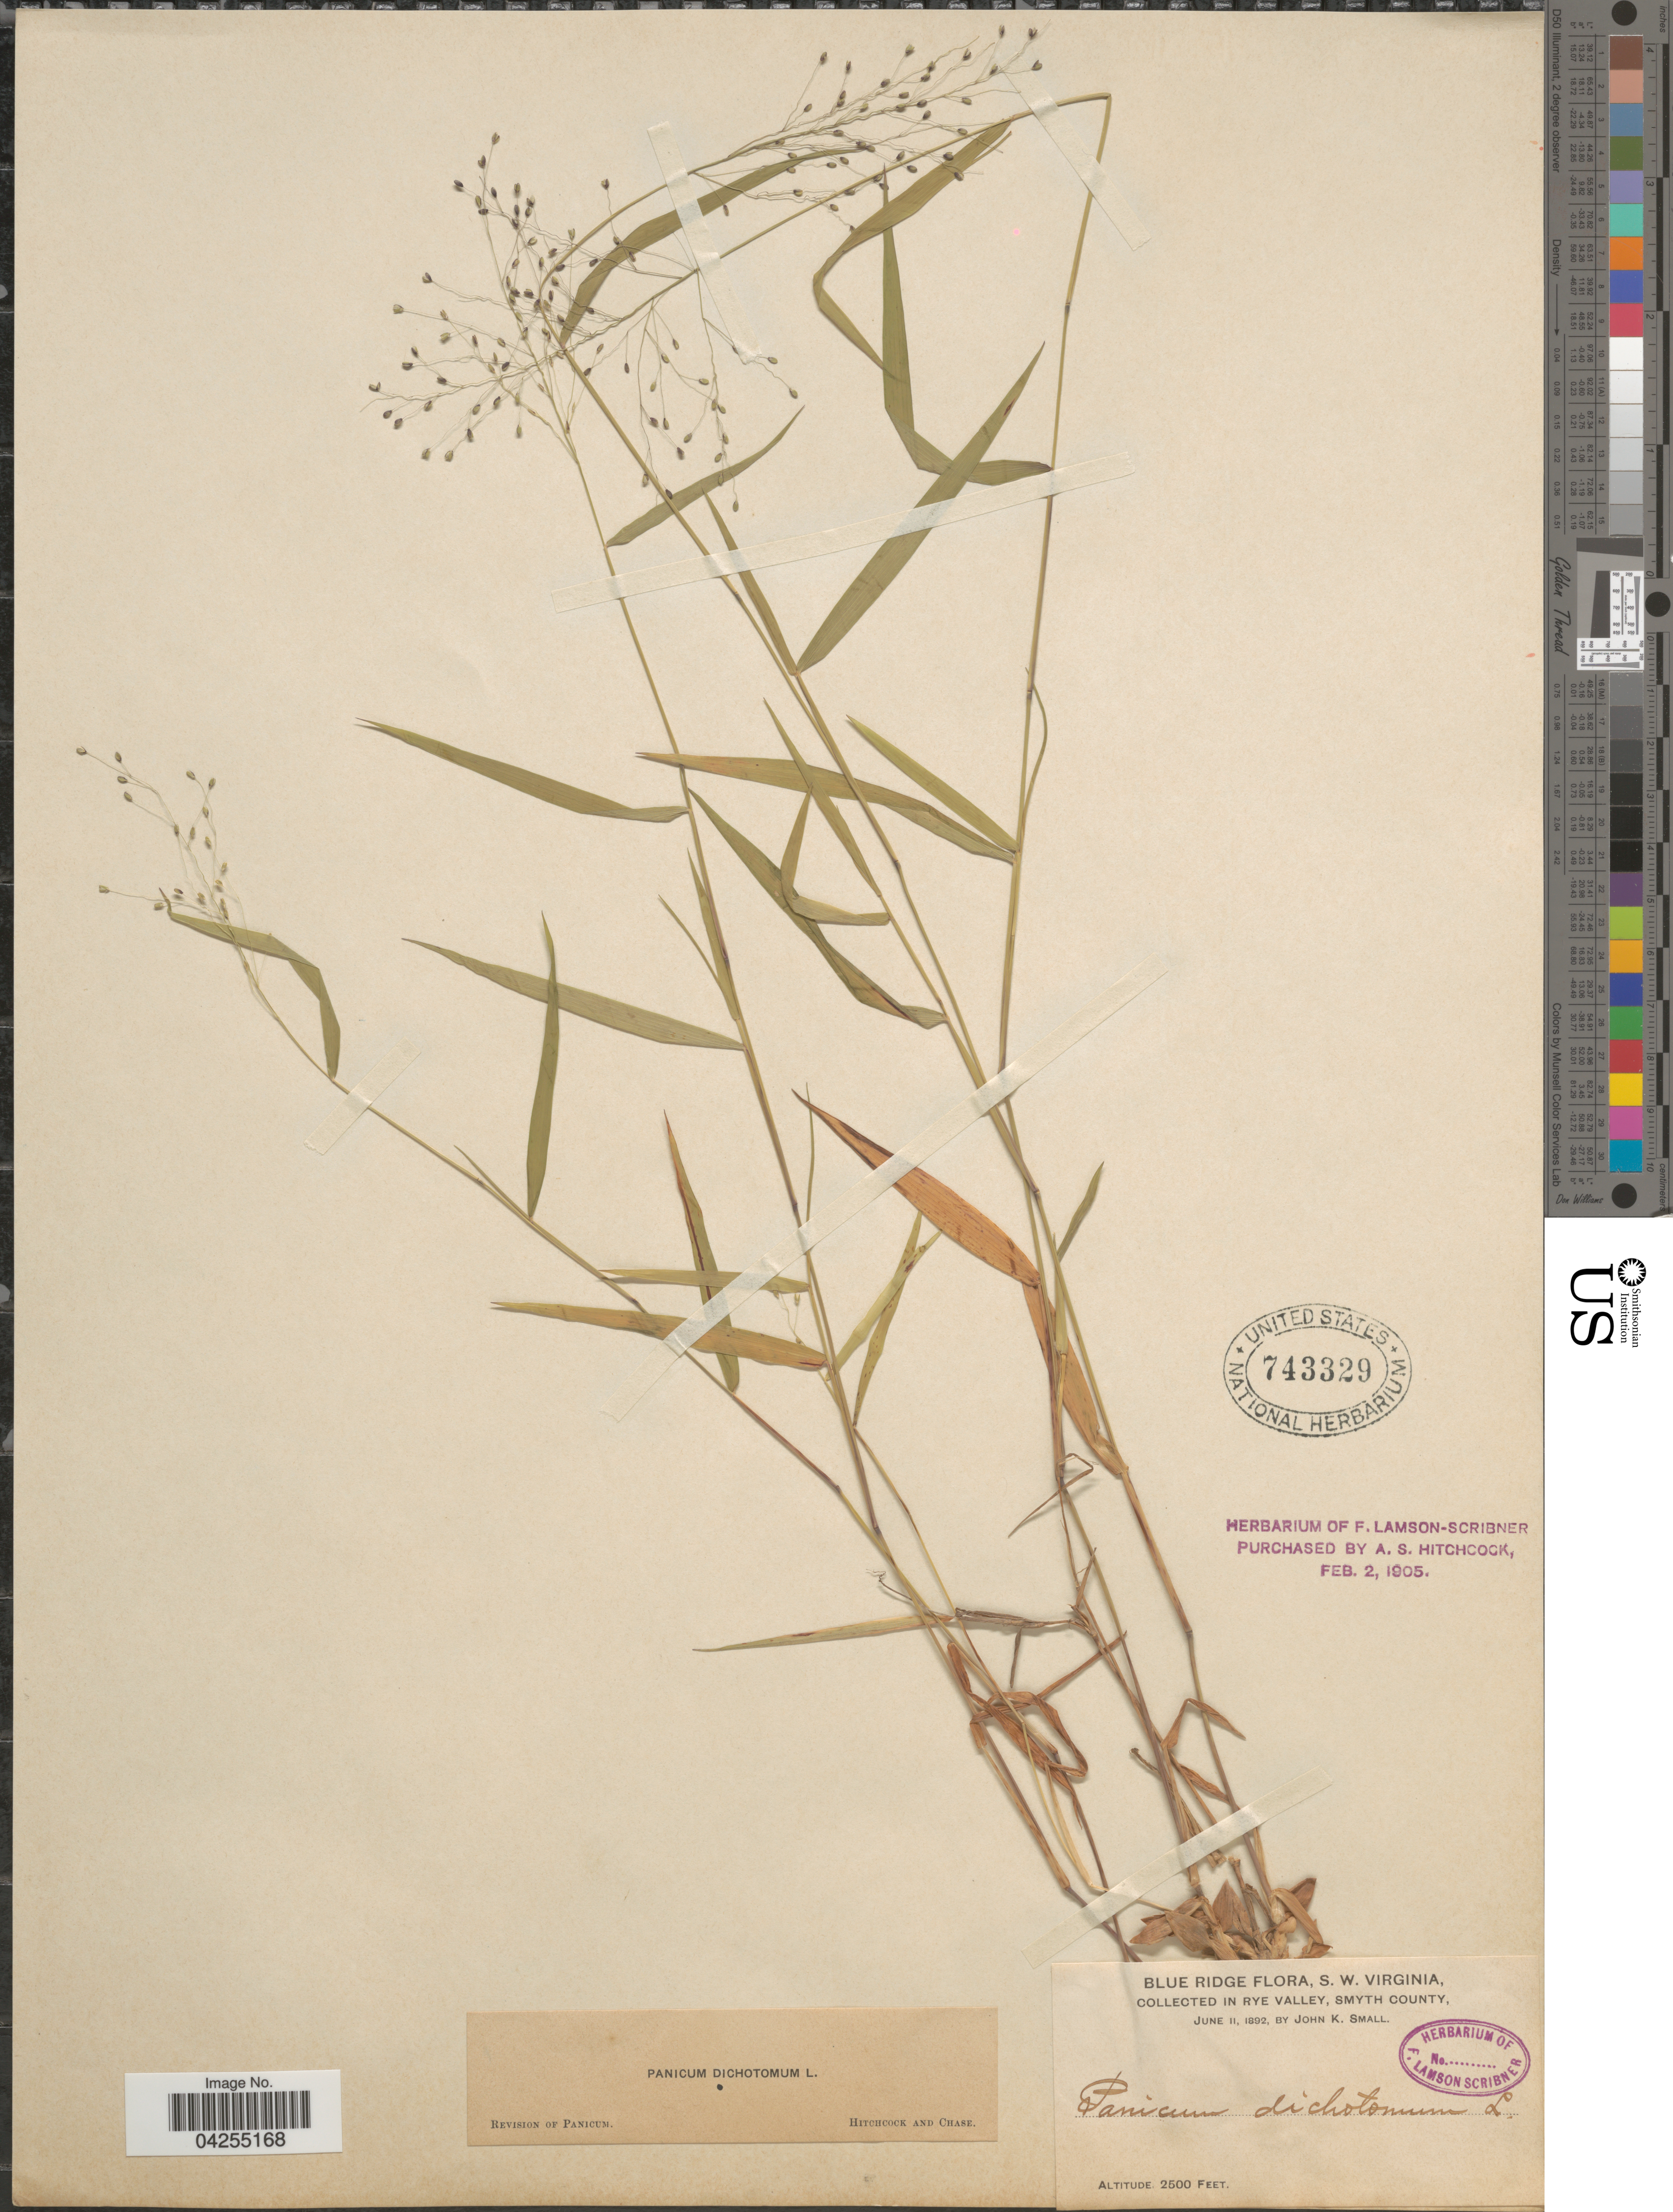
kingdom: Plantae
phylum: Tracheophyta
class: Liliopsida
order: Poales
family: Poaceae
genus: Dichanthelium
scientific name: Dichanthelium dichotomum var. dichotomum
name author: (L.) Gould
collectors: J. K. Small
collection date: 1892-06-11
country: United States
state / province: Virginia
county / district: Smyth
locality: Blue Ridge, S. W. Virginia. In Rye Valley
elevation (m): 762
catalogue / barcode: US 743329